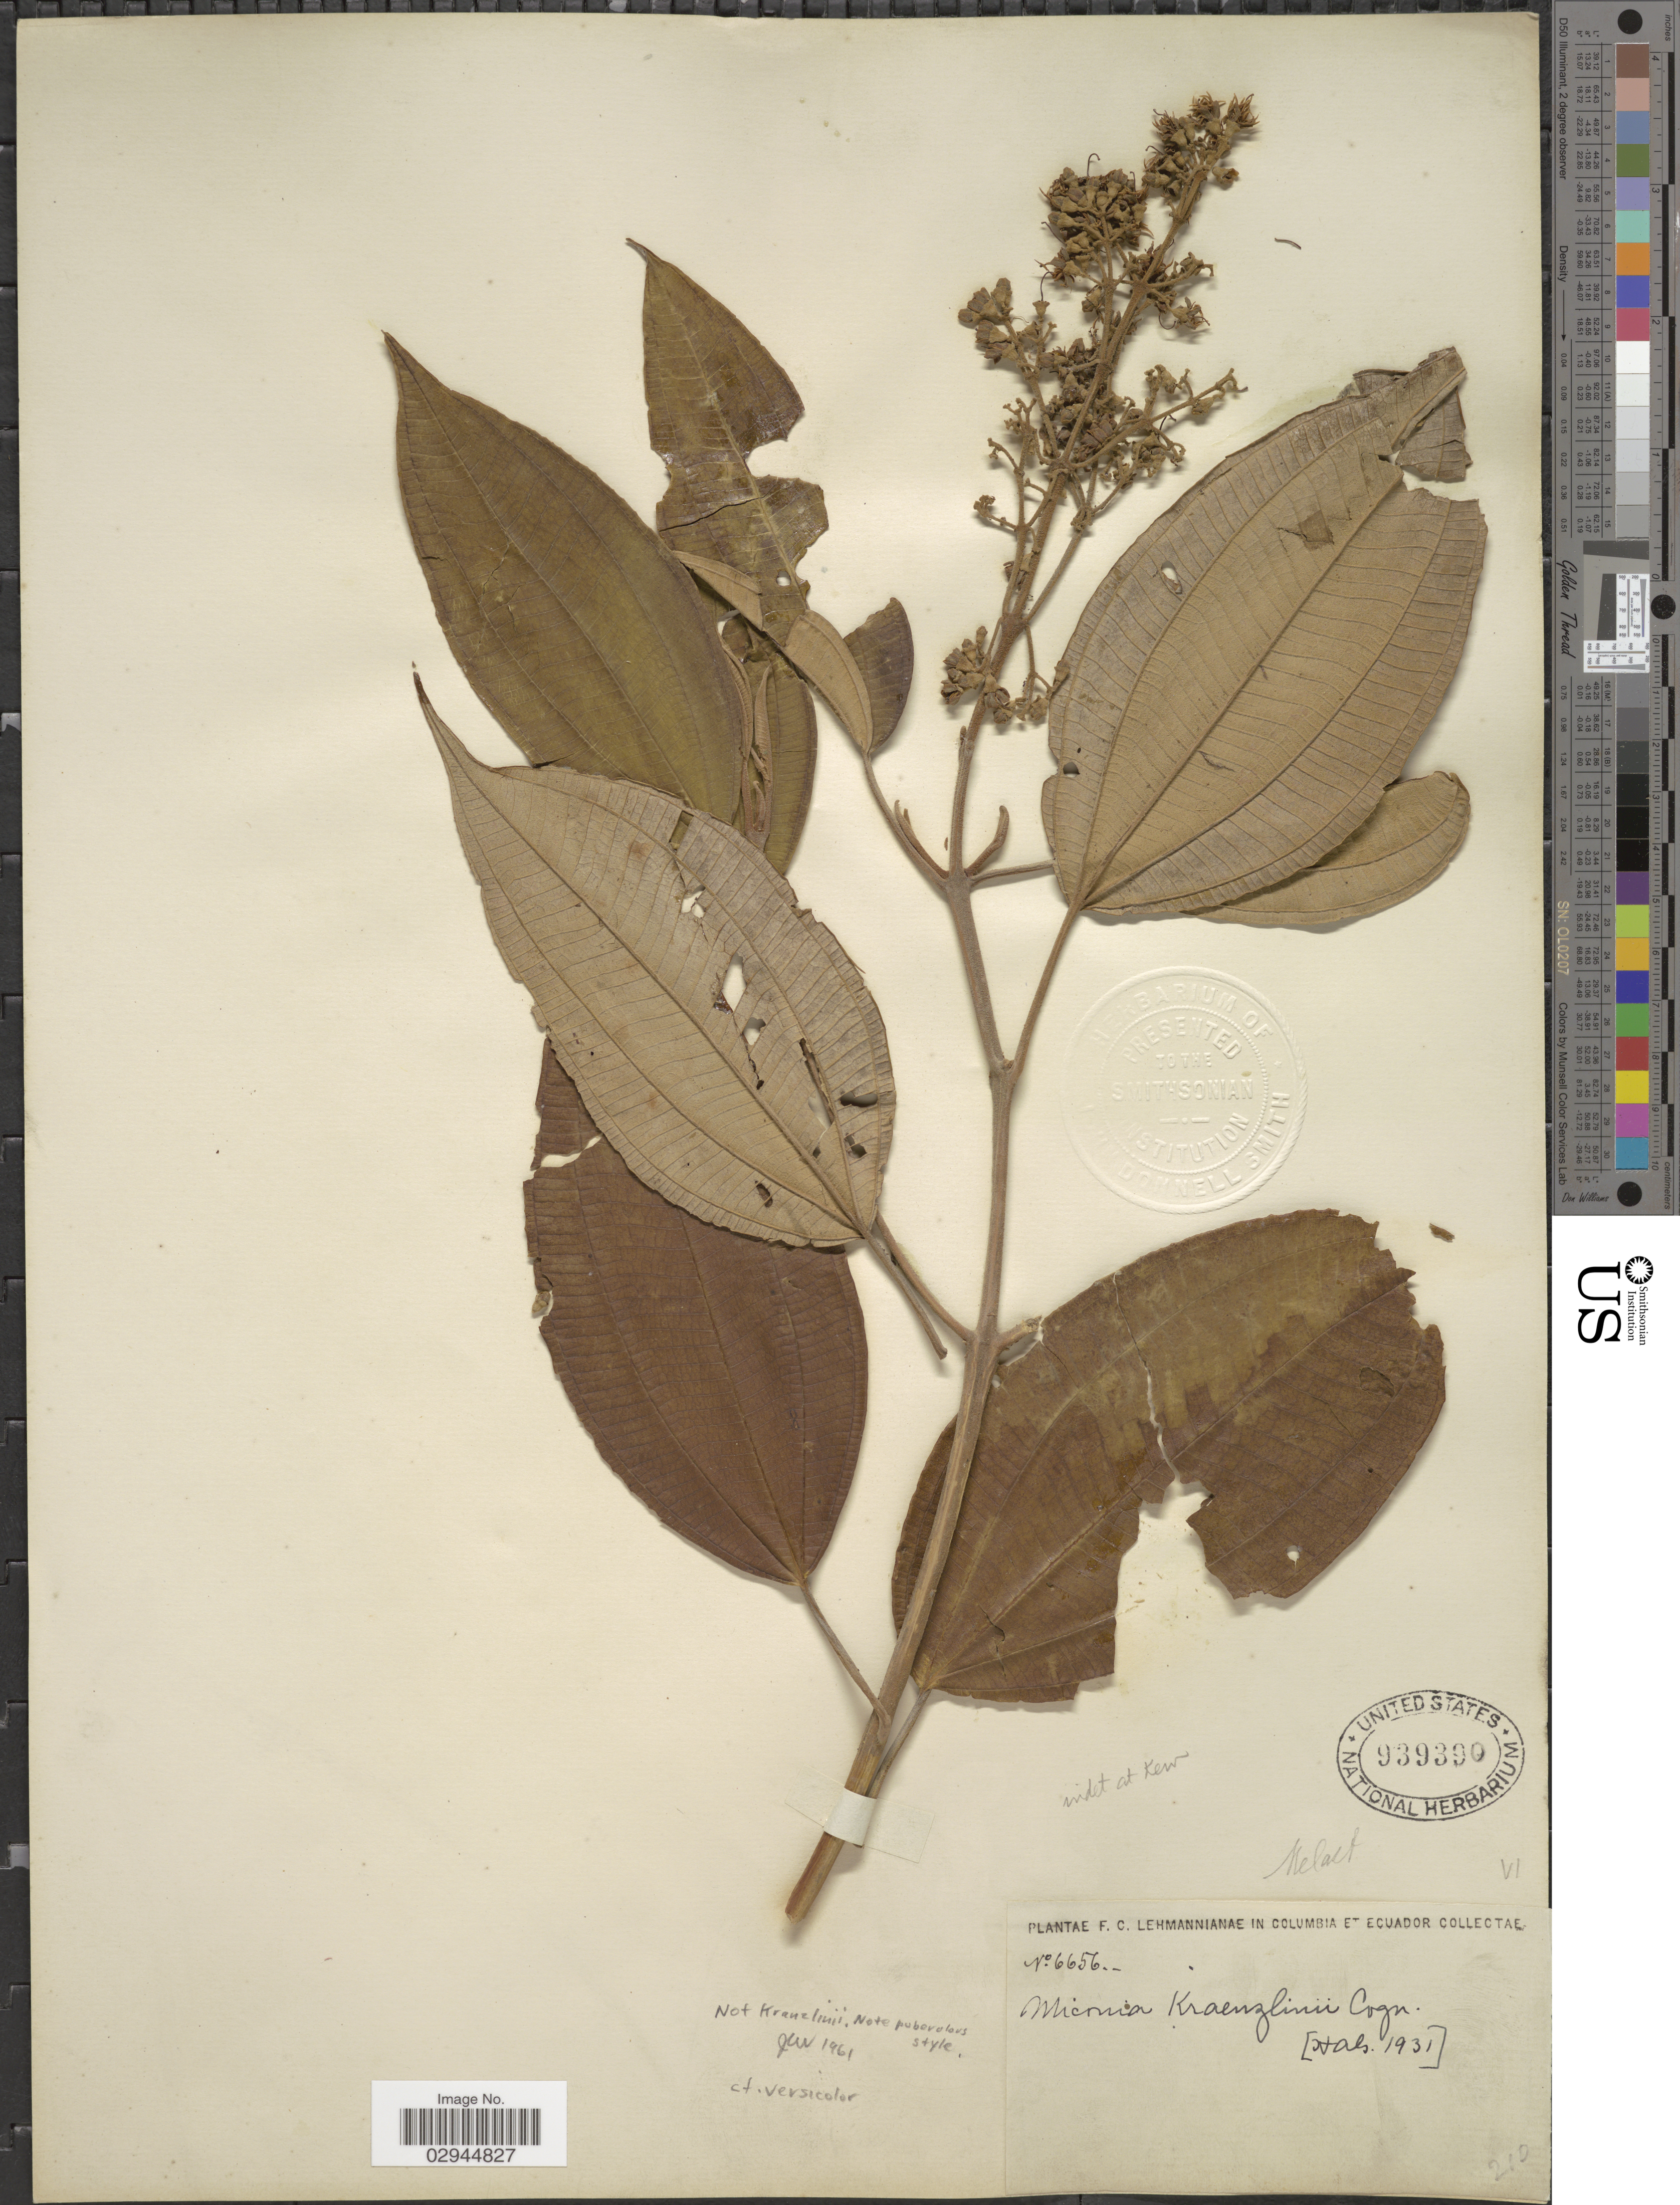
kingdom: Plantae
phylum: Tracheophyta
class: Magnoliopsida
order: Myrtales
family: Melastomataceae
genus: Miconia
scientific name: Miconia versicolor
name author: Naudin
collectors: F. C. Lehmann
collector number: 6656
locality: Columbia et Ecuador.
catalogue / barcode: US 939390